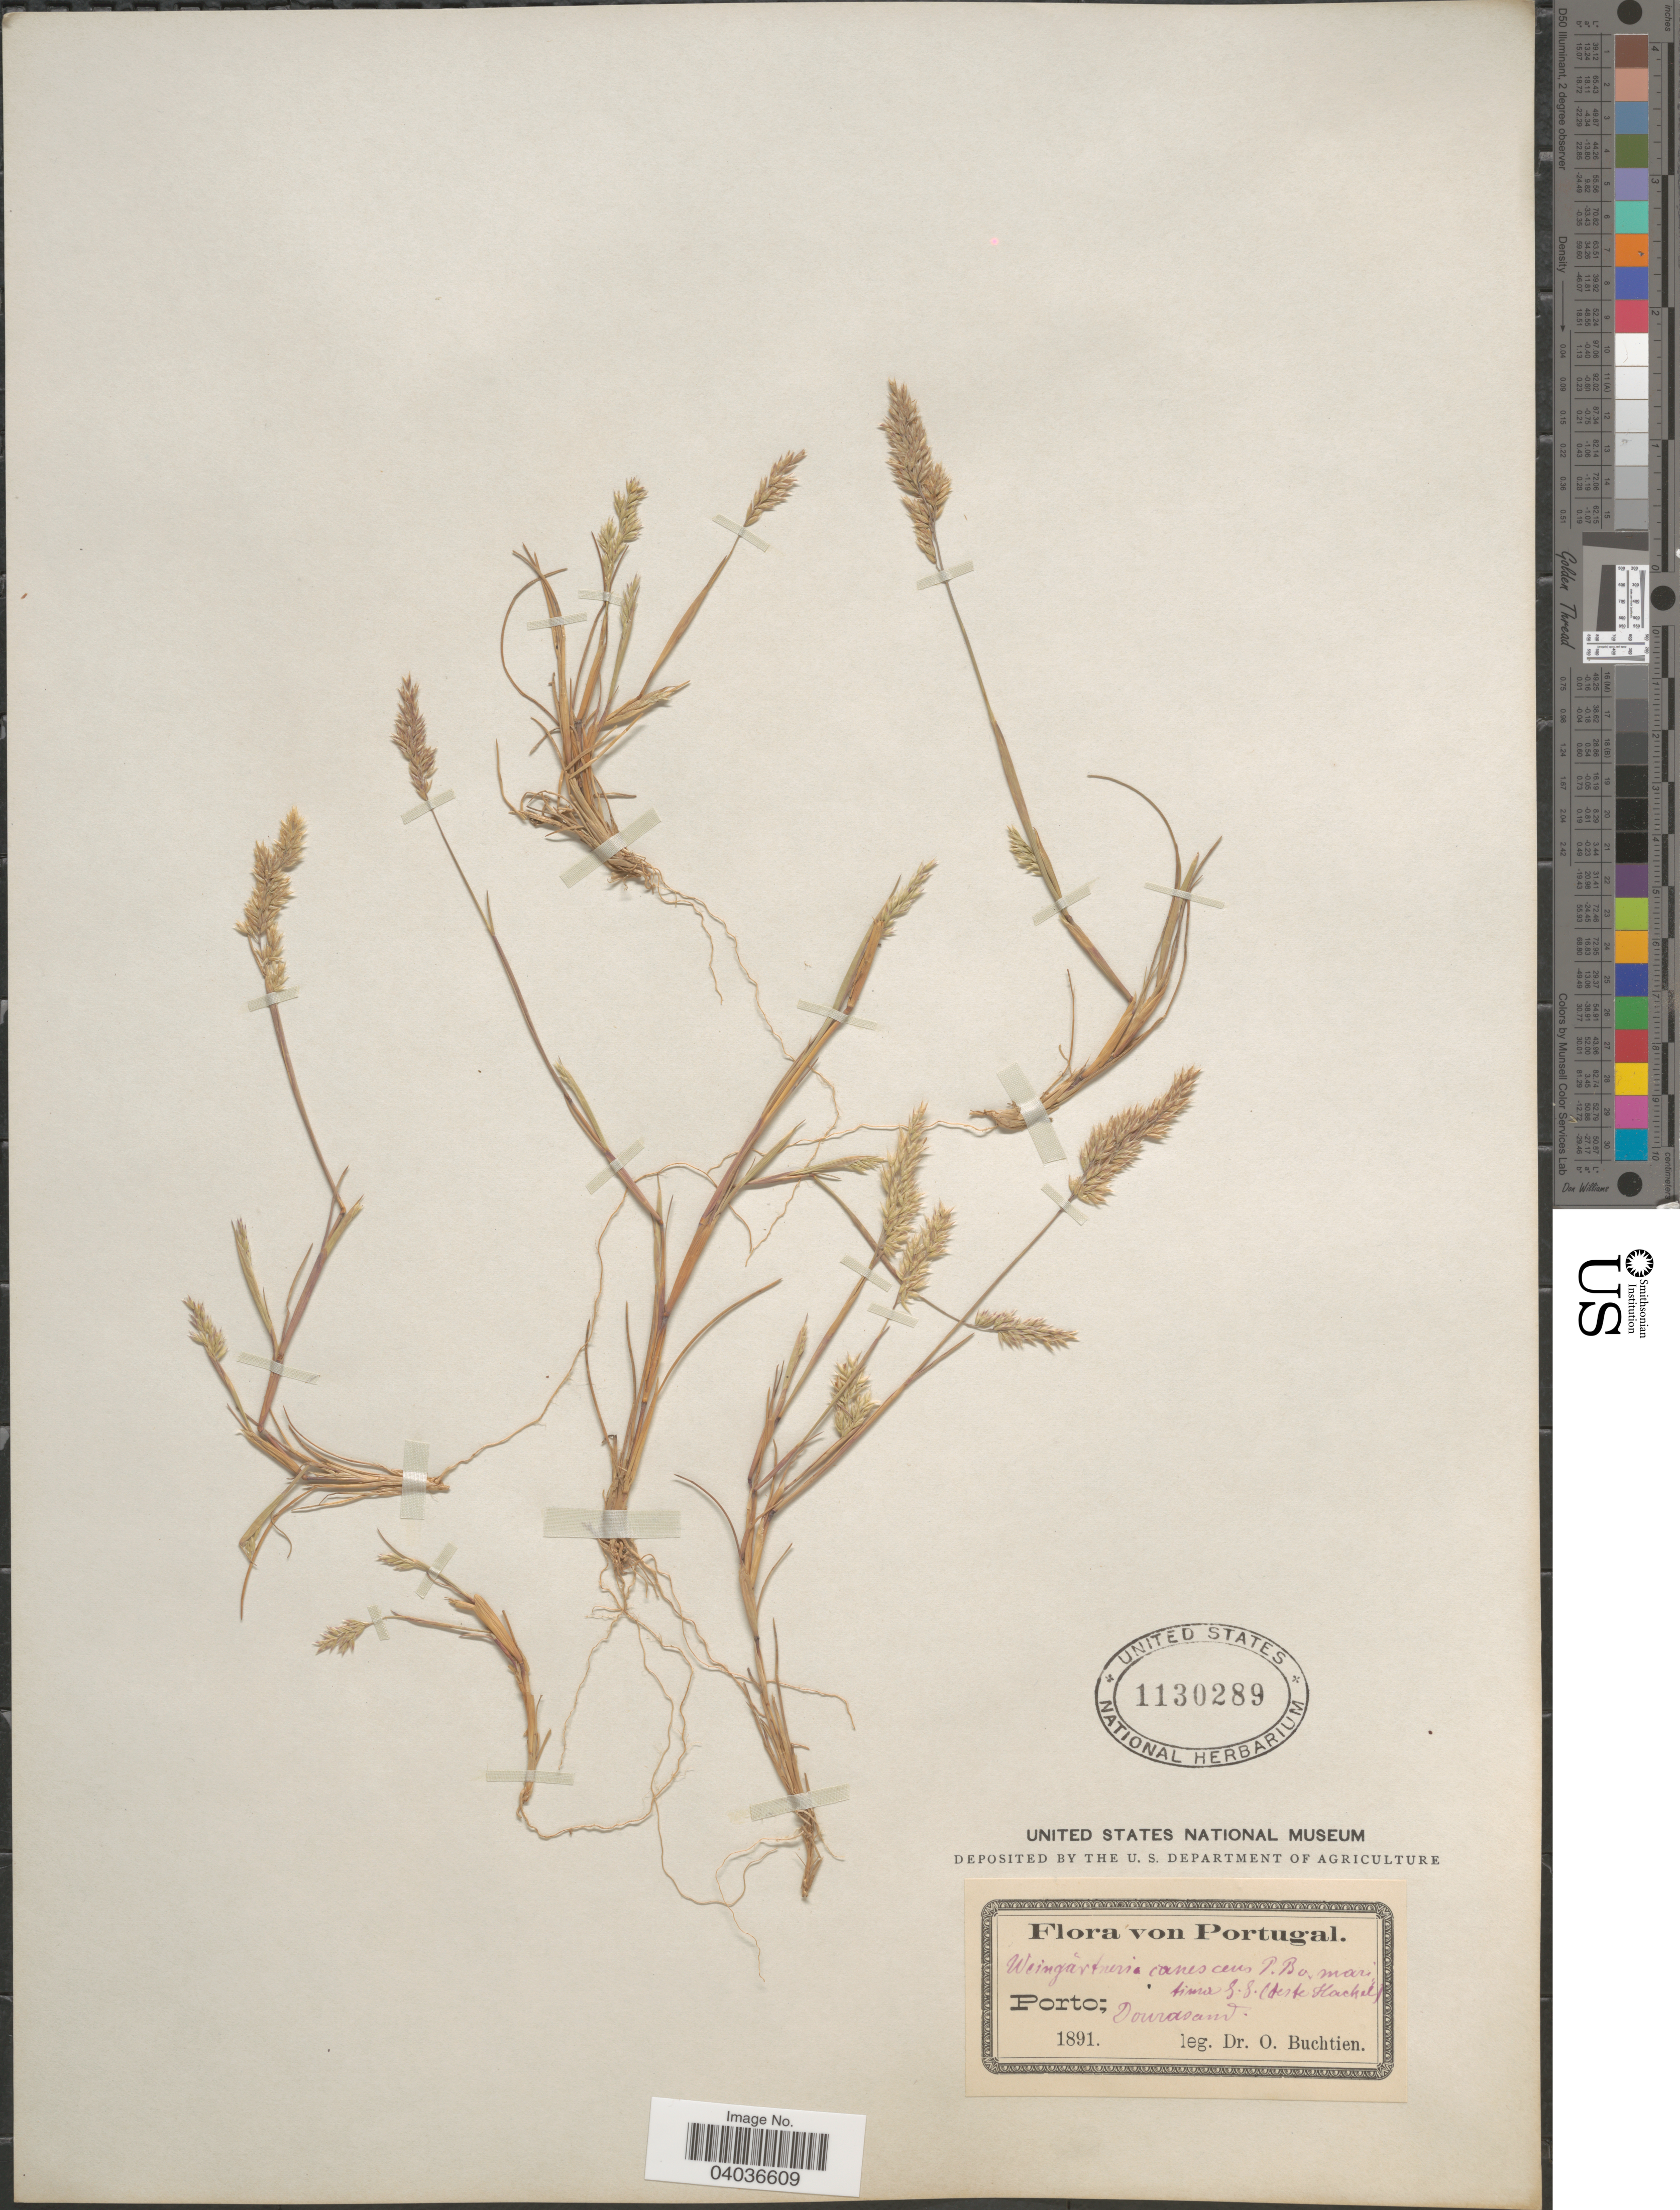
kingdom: Plantae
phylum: Tracheophyta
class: Liliopsida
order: Poales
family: Poaceae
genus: Corynephorus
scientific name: Corynephorus canescens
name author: (L, MEL) P. Beauv.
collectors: O. Buchtien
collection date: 1891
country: Portugal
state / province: Porto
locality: Dowrasand.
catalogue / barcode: US 1130289